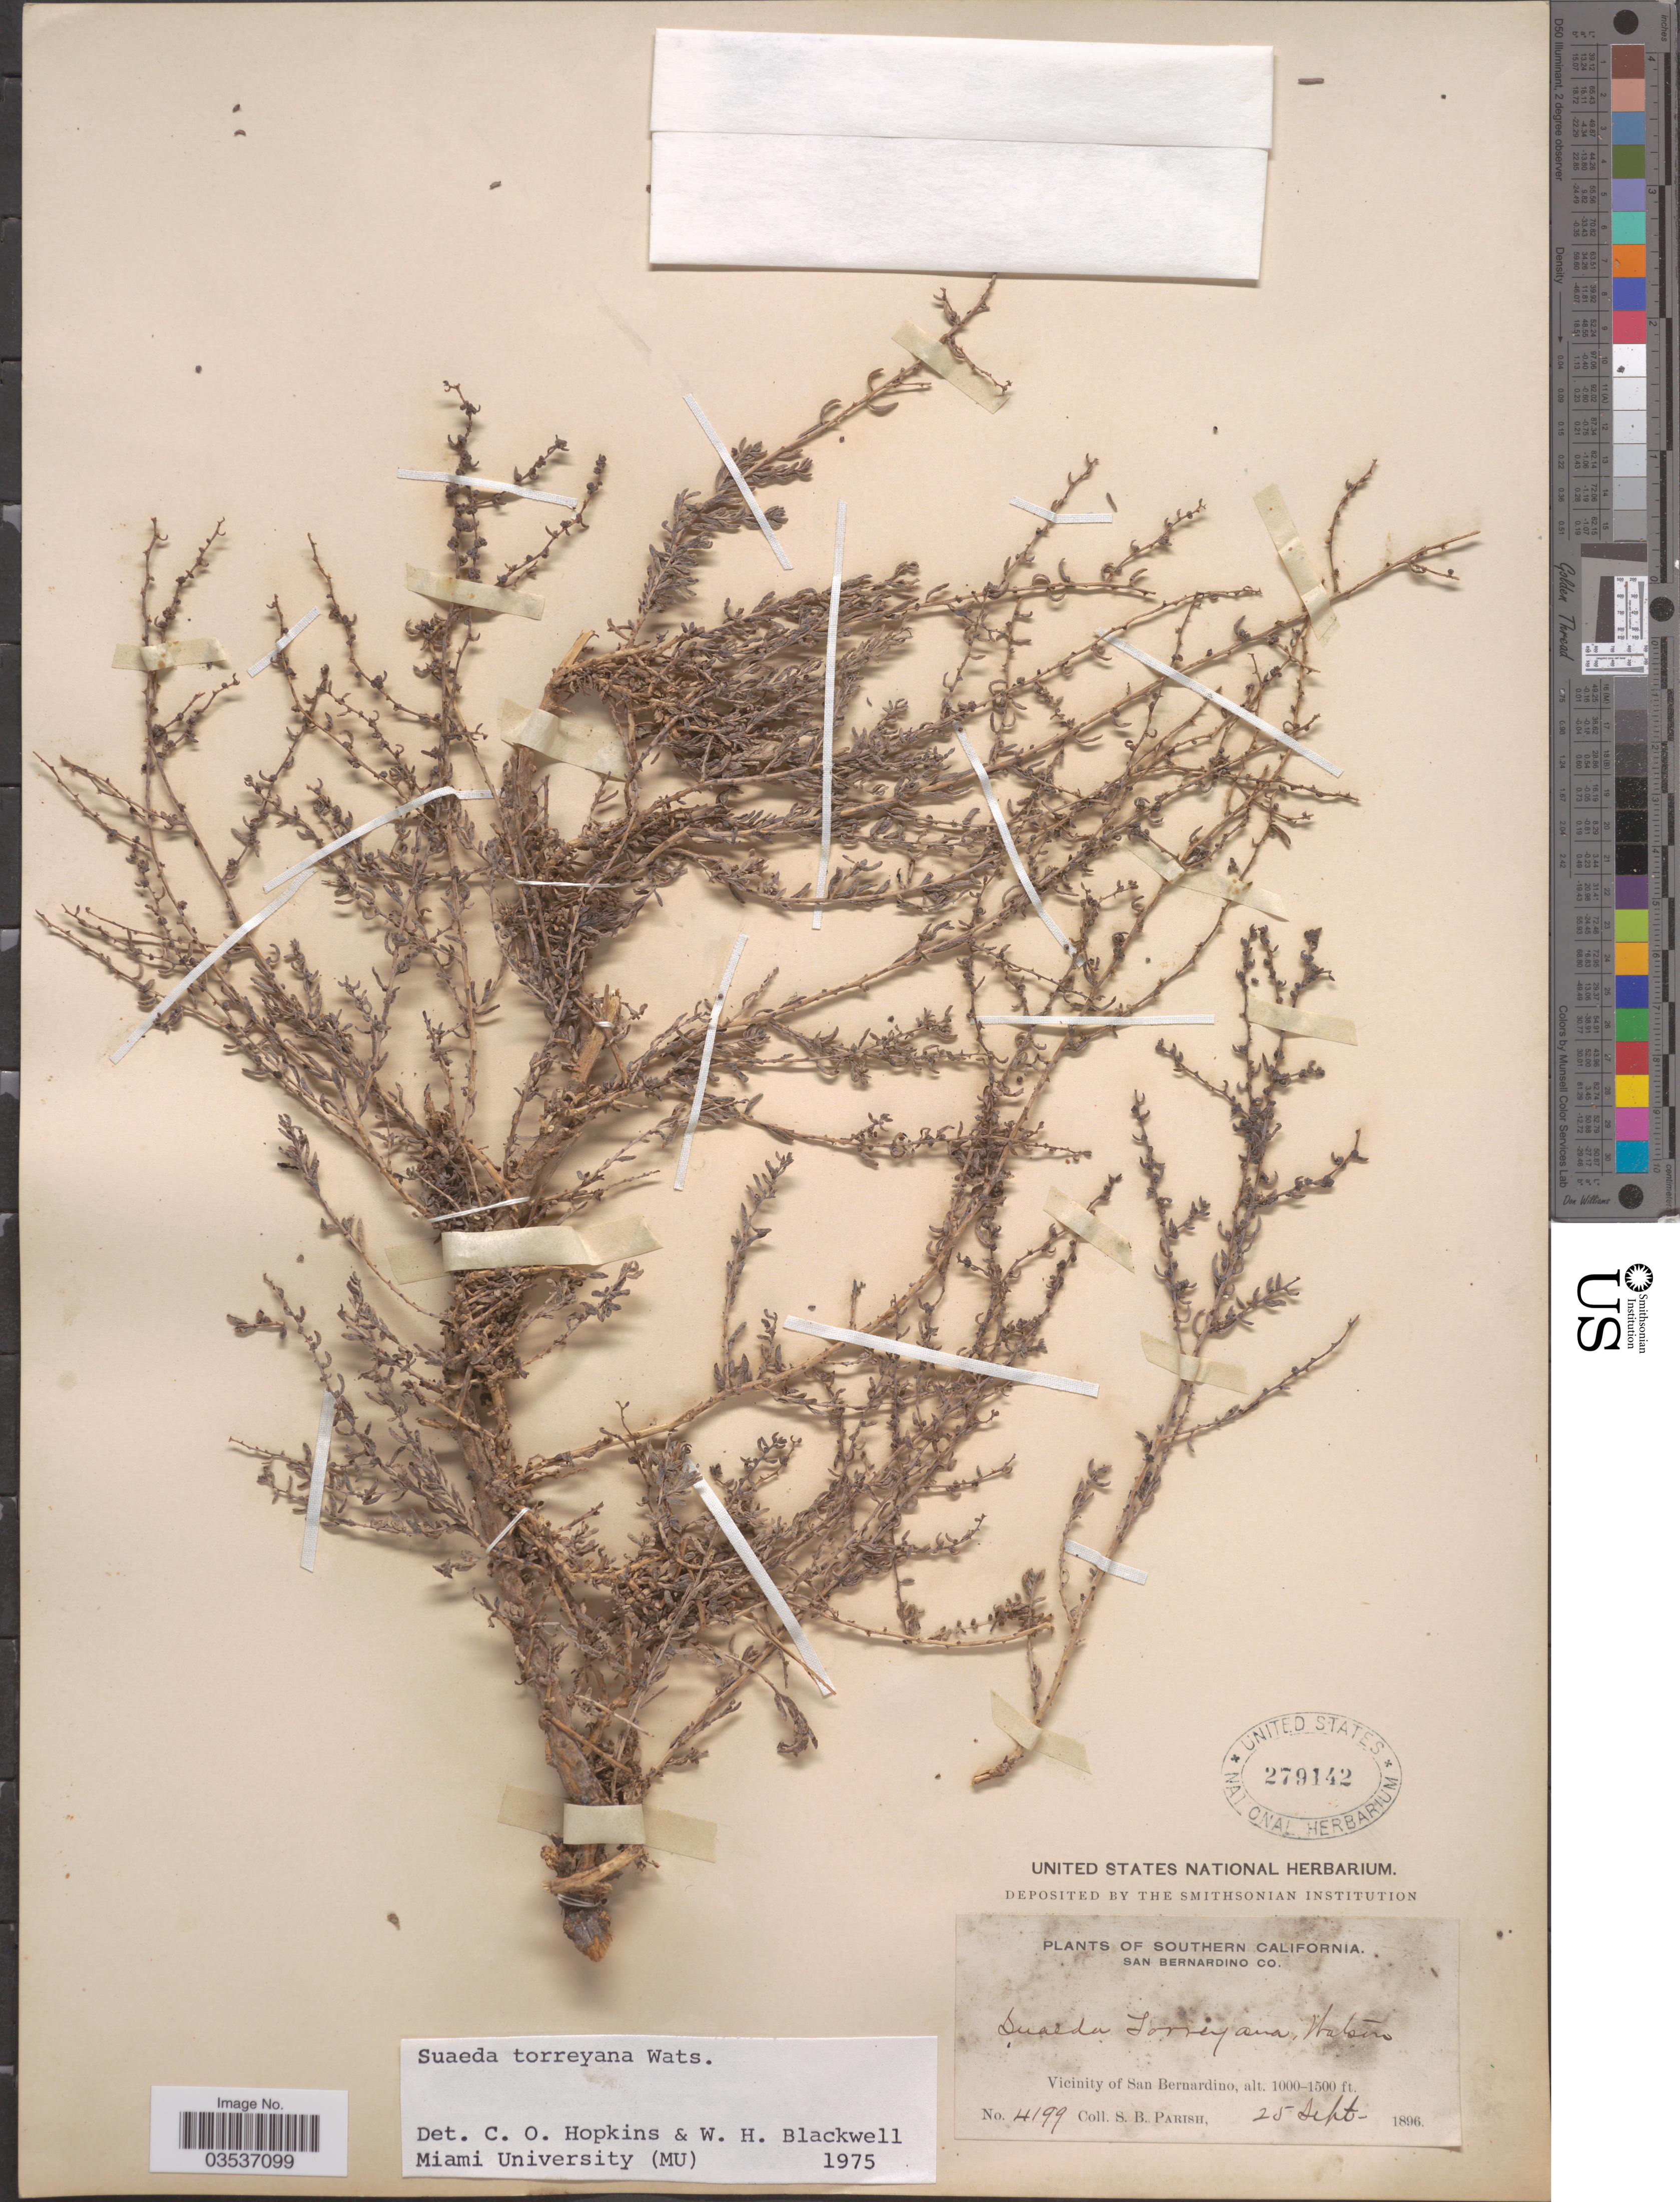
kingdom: Plantae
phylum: Tracheophyta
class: Magnoliopsida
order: Caryophyllales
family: Amaranthaceae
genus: Suaeda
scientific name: Suaeda torreyana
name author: S. Watson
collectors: S. B. Parish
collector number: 4199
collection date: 1896-09-25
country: United States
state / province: California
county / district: San Bernardino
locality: Southern California, San Bernardino Co. Vicinity of San Bernardino.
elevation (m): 305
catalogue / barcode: US 279142